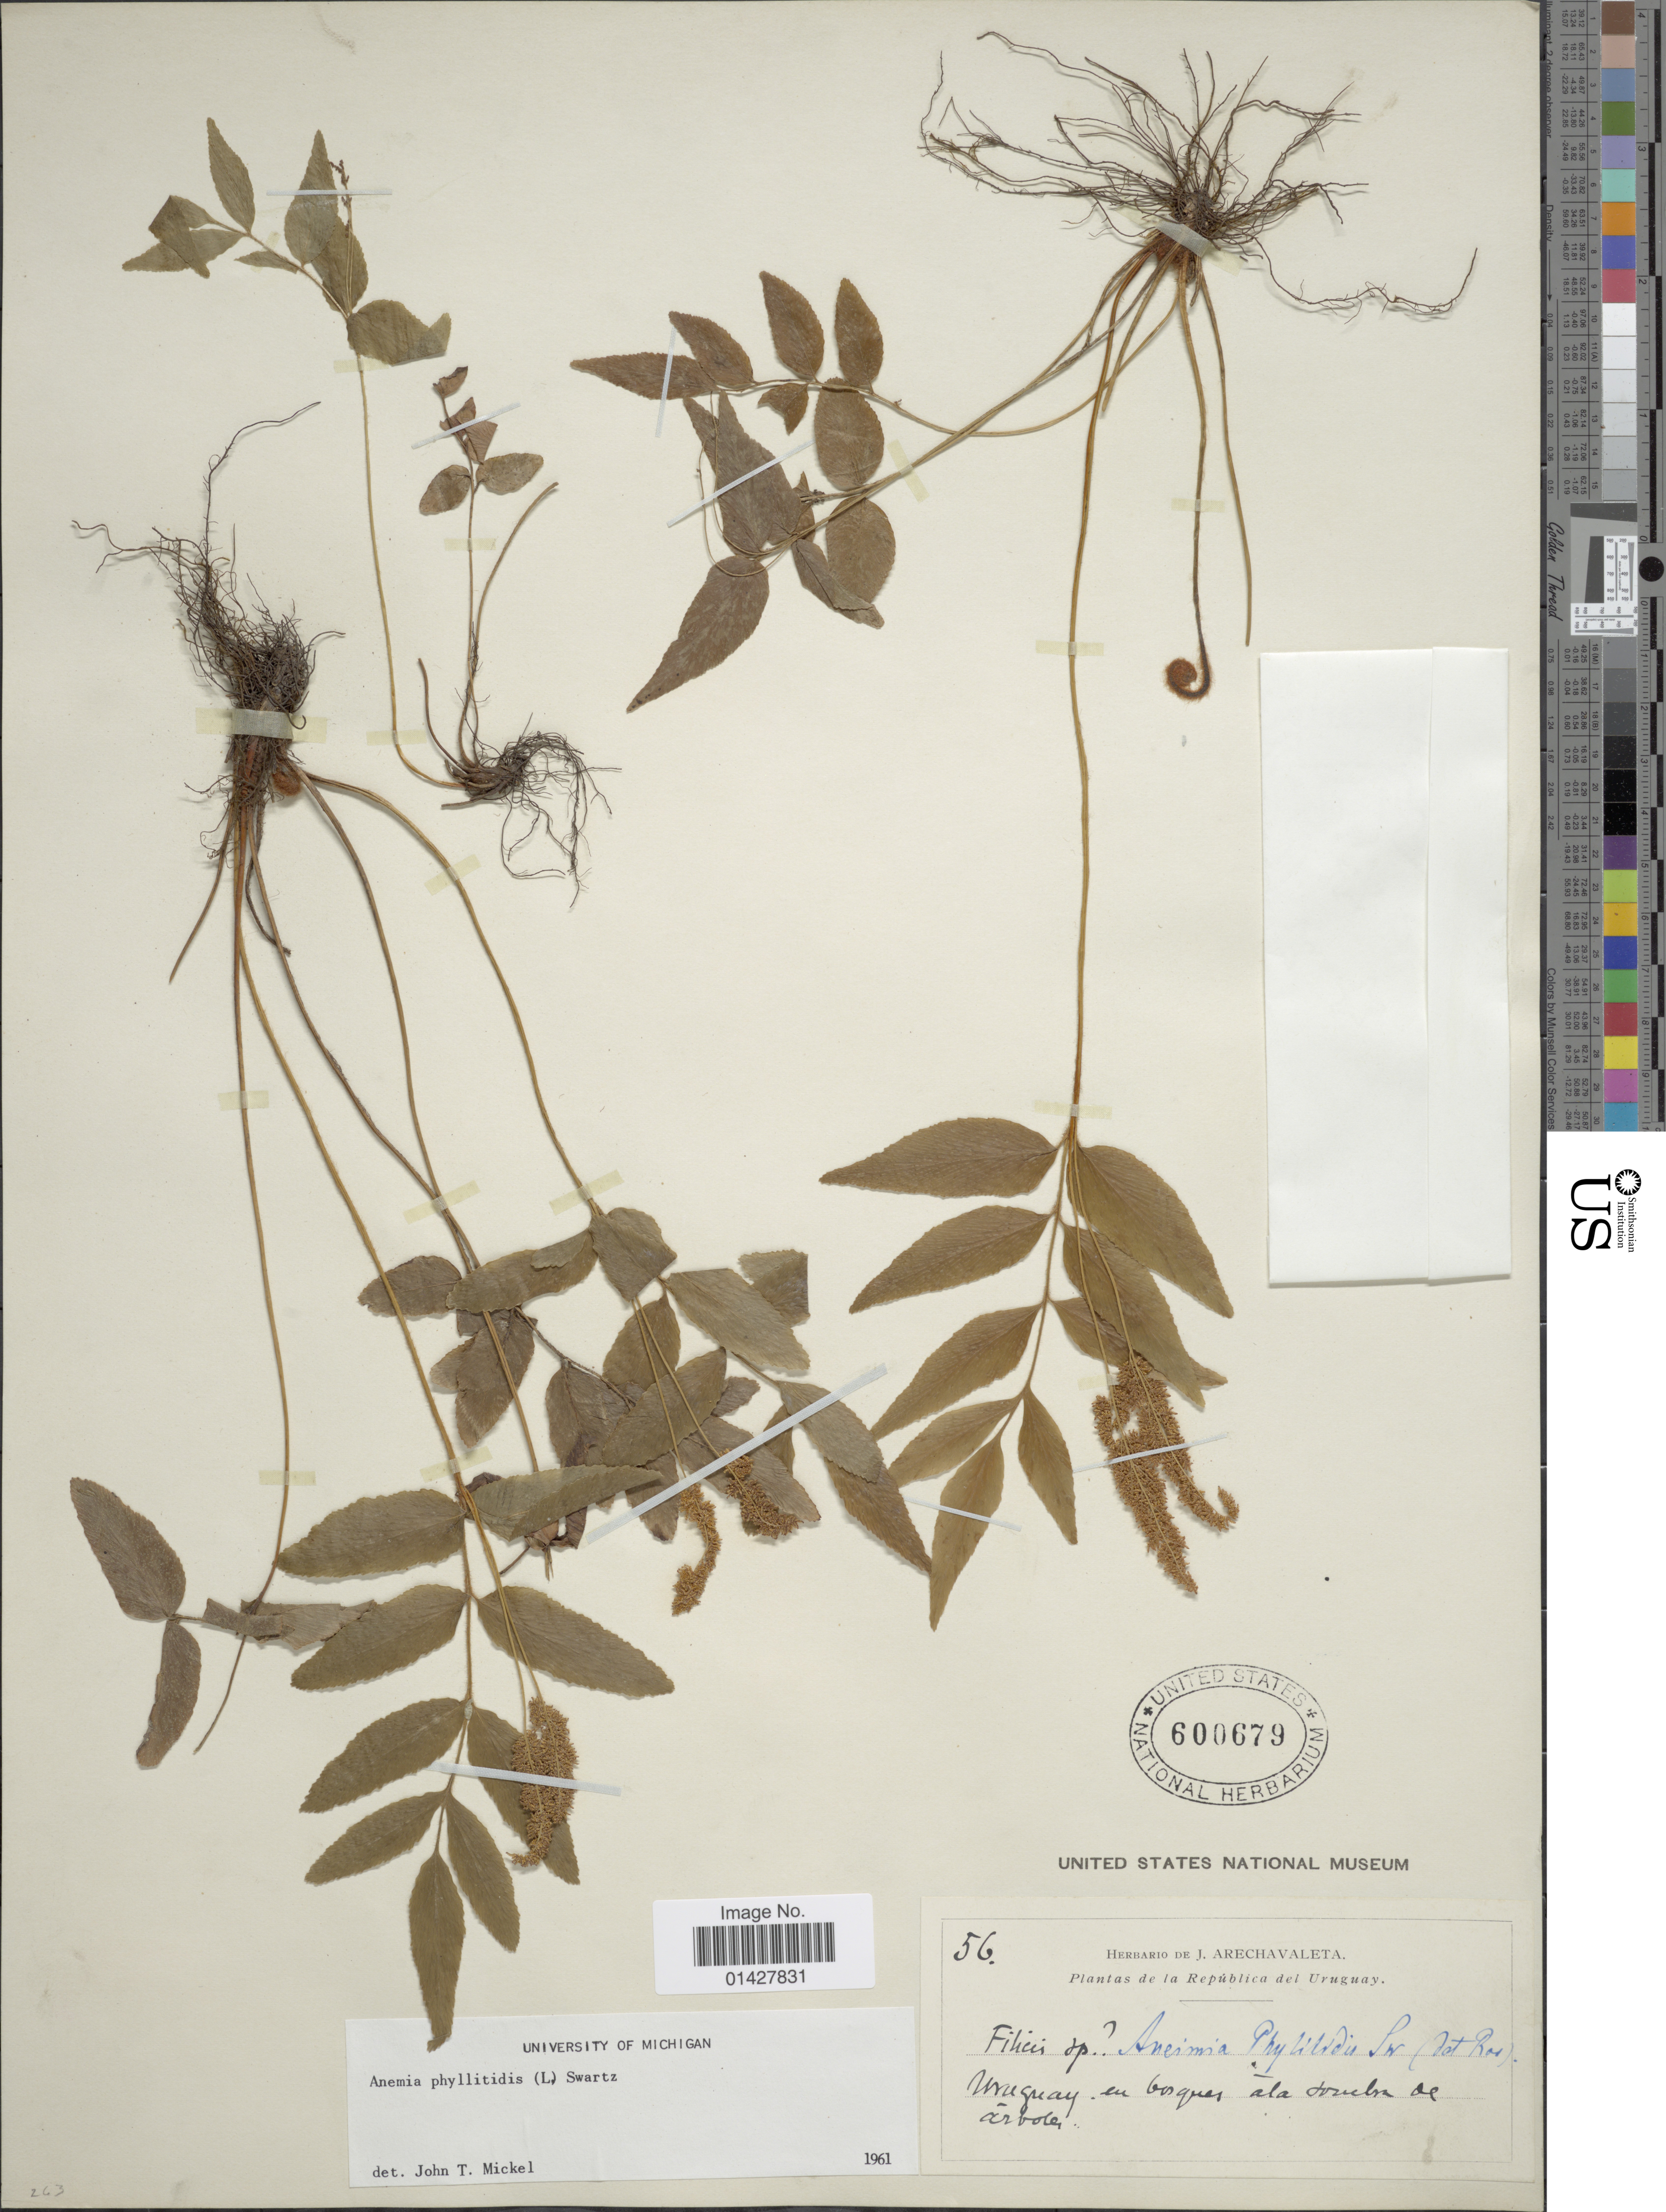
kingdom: Plantae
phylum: Tracheophyta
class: Polypodiopsida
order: Schizaeales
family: Anemiaceae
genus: Anemia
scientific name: Anemia phyllitidis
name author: (L.) Sw.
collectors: ex herb. de J. Arechavaleta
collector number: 56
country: Uruguay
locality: República del Uruguay.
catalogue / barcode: US 600679